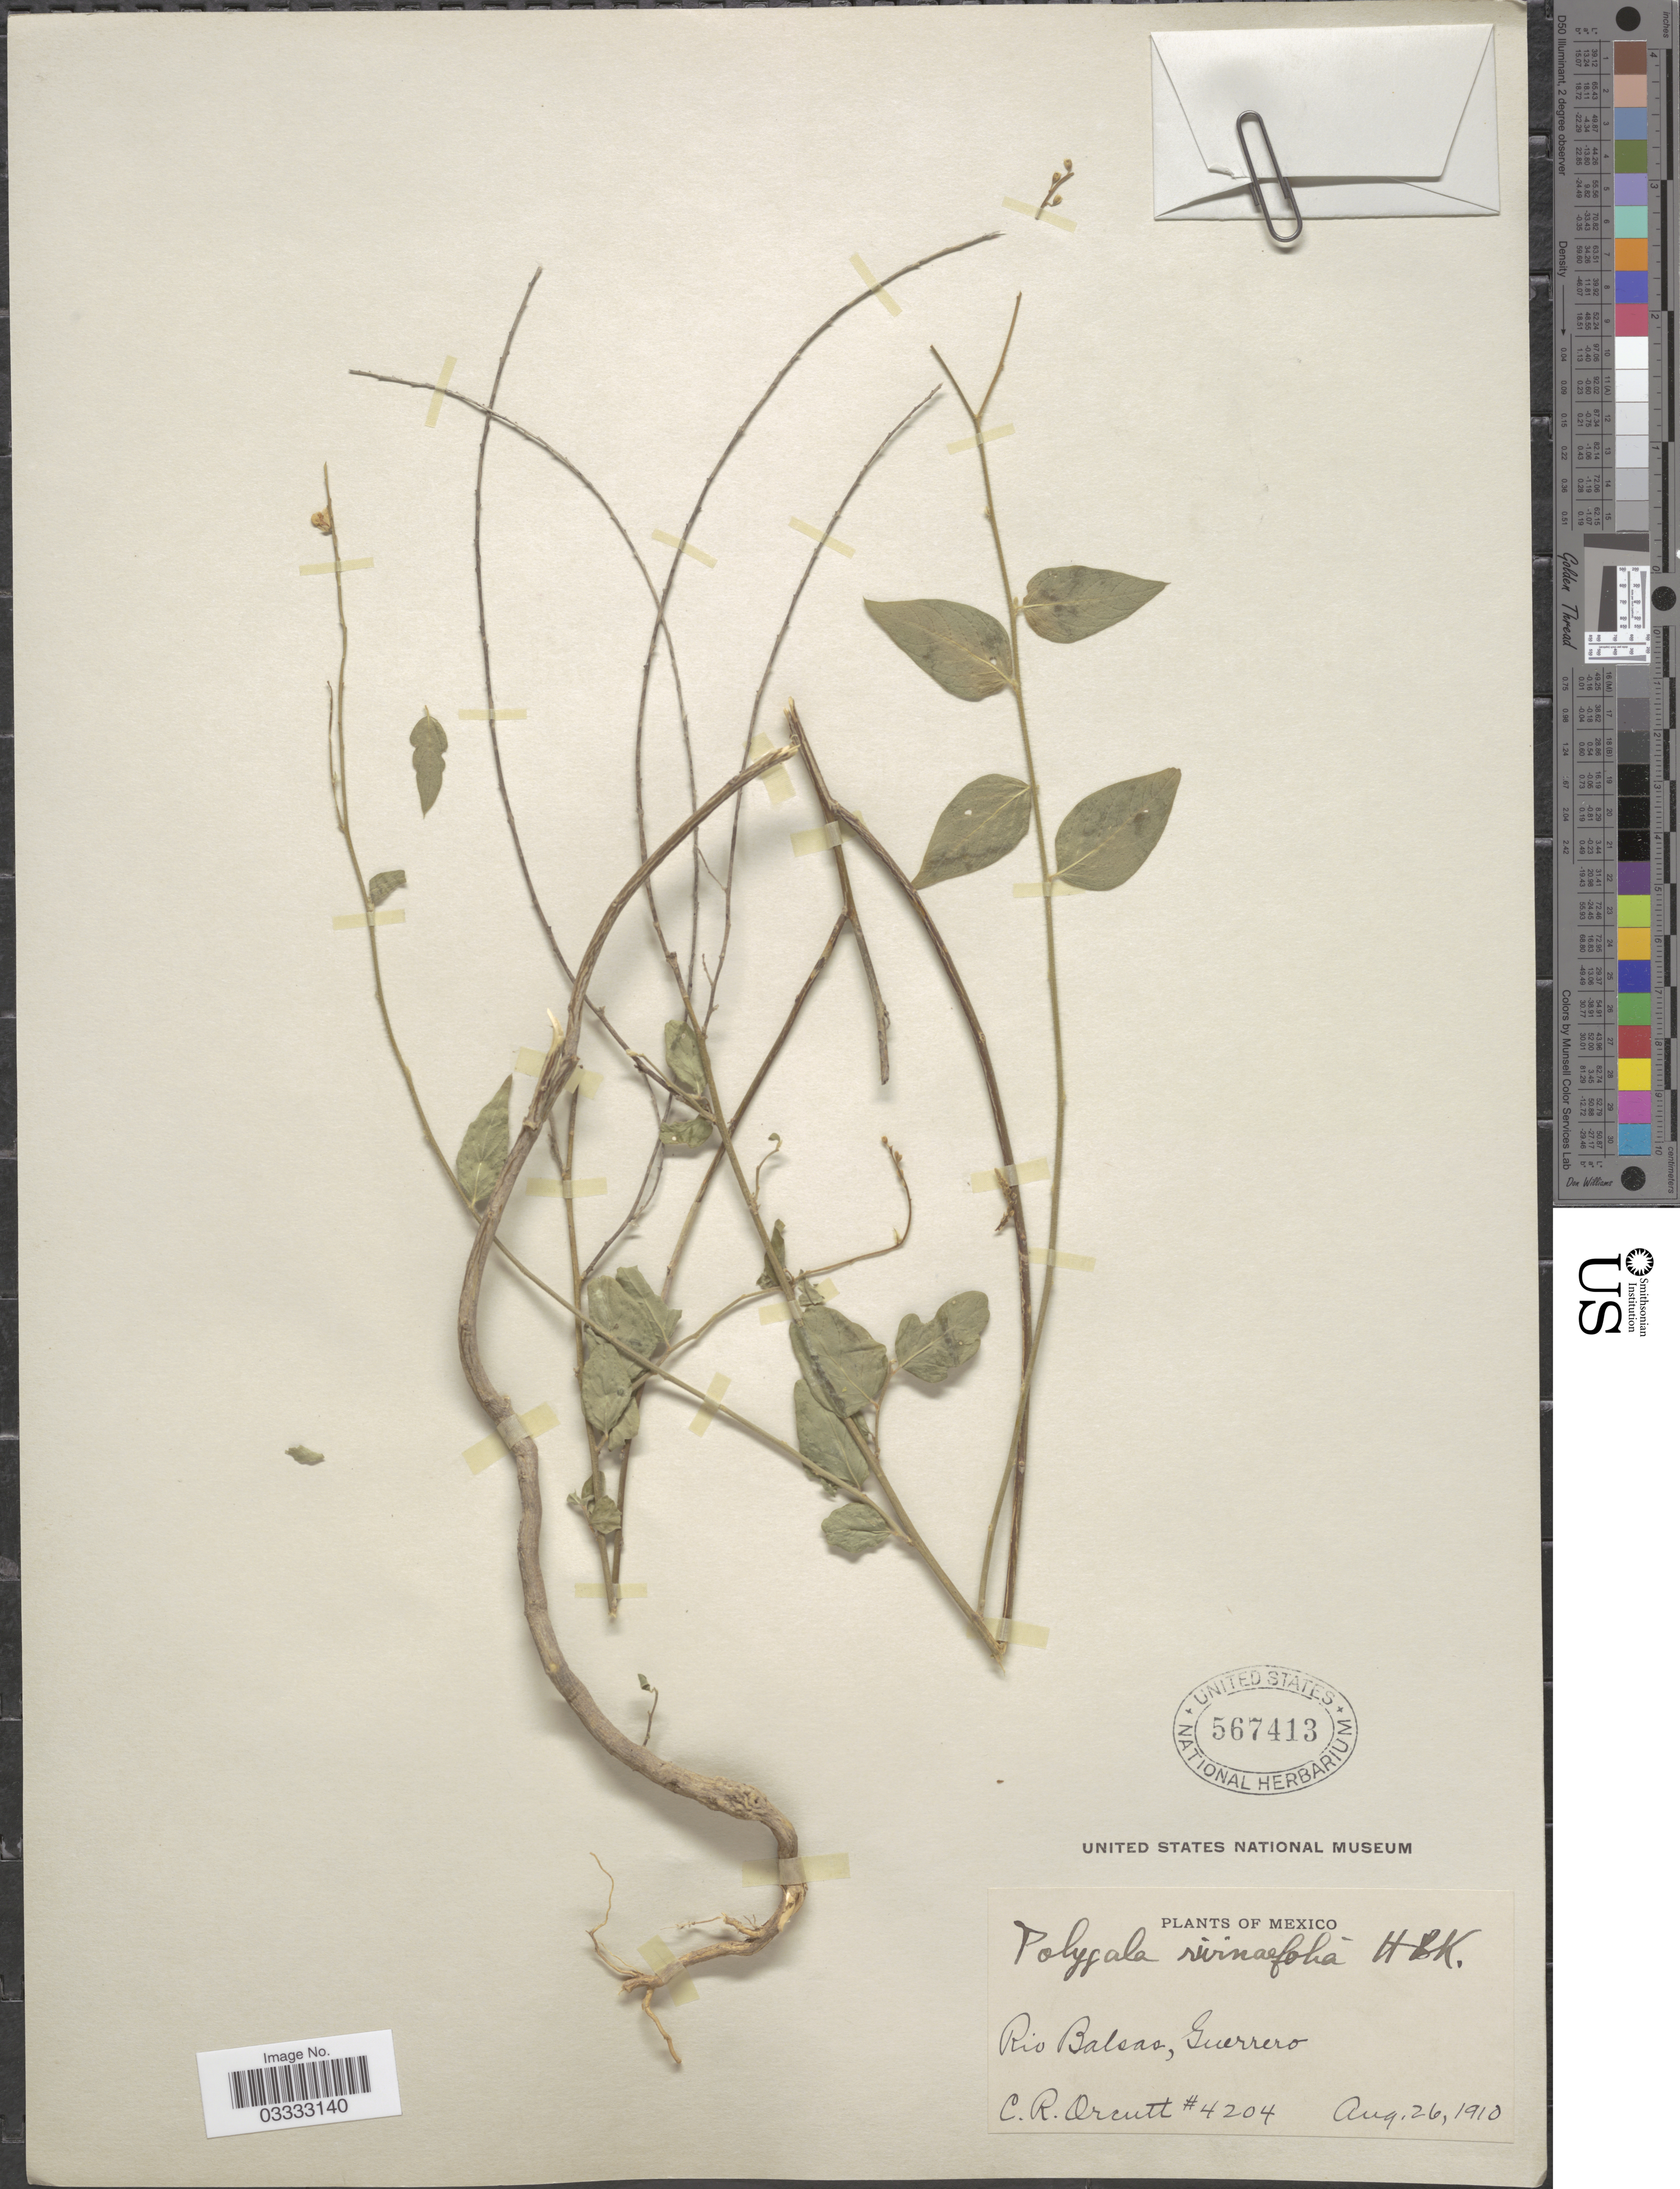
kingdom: Plantae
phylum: Tracheophyta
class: Magnoliopsida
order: Fabales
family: Polygalaceae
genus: Hebecarpa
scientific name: Hebecarpa rivinifolia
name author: (Kunth) J.R. Abbott & J.F.B. Pastore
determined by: Strong, Mark T., (BOT), Smithsonian Institution - National Museum of Natural History (UNITED STATES)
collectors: C. R. Orcutt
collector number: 4204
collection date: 1910-08-26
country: Mexico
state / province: Guerrero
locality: Rio Balsas.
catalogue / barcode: US 567413